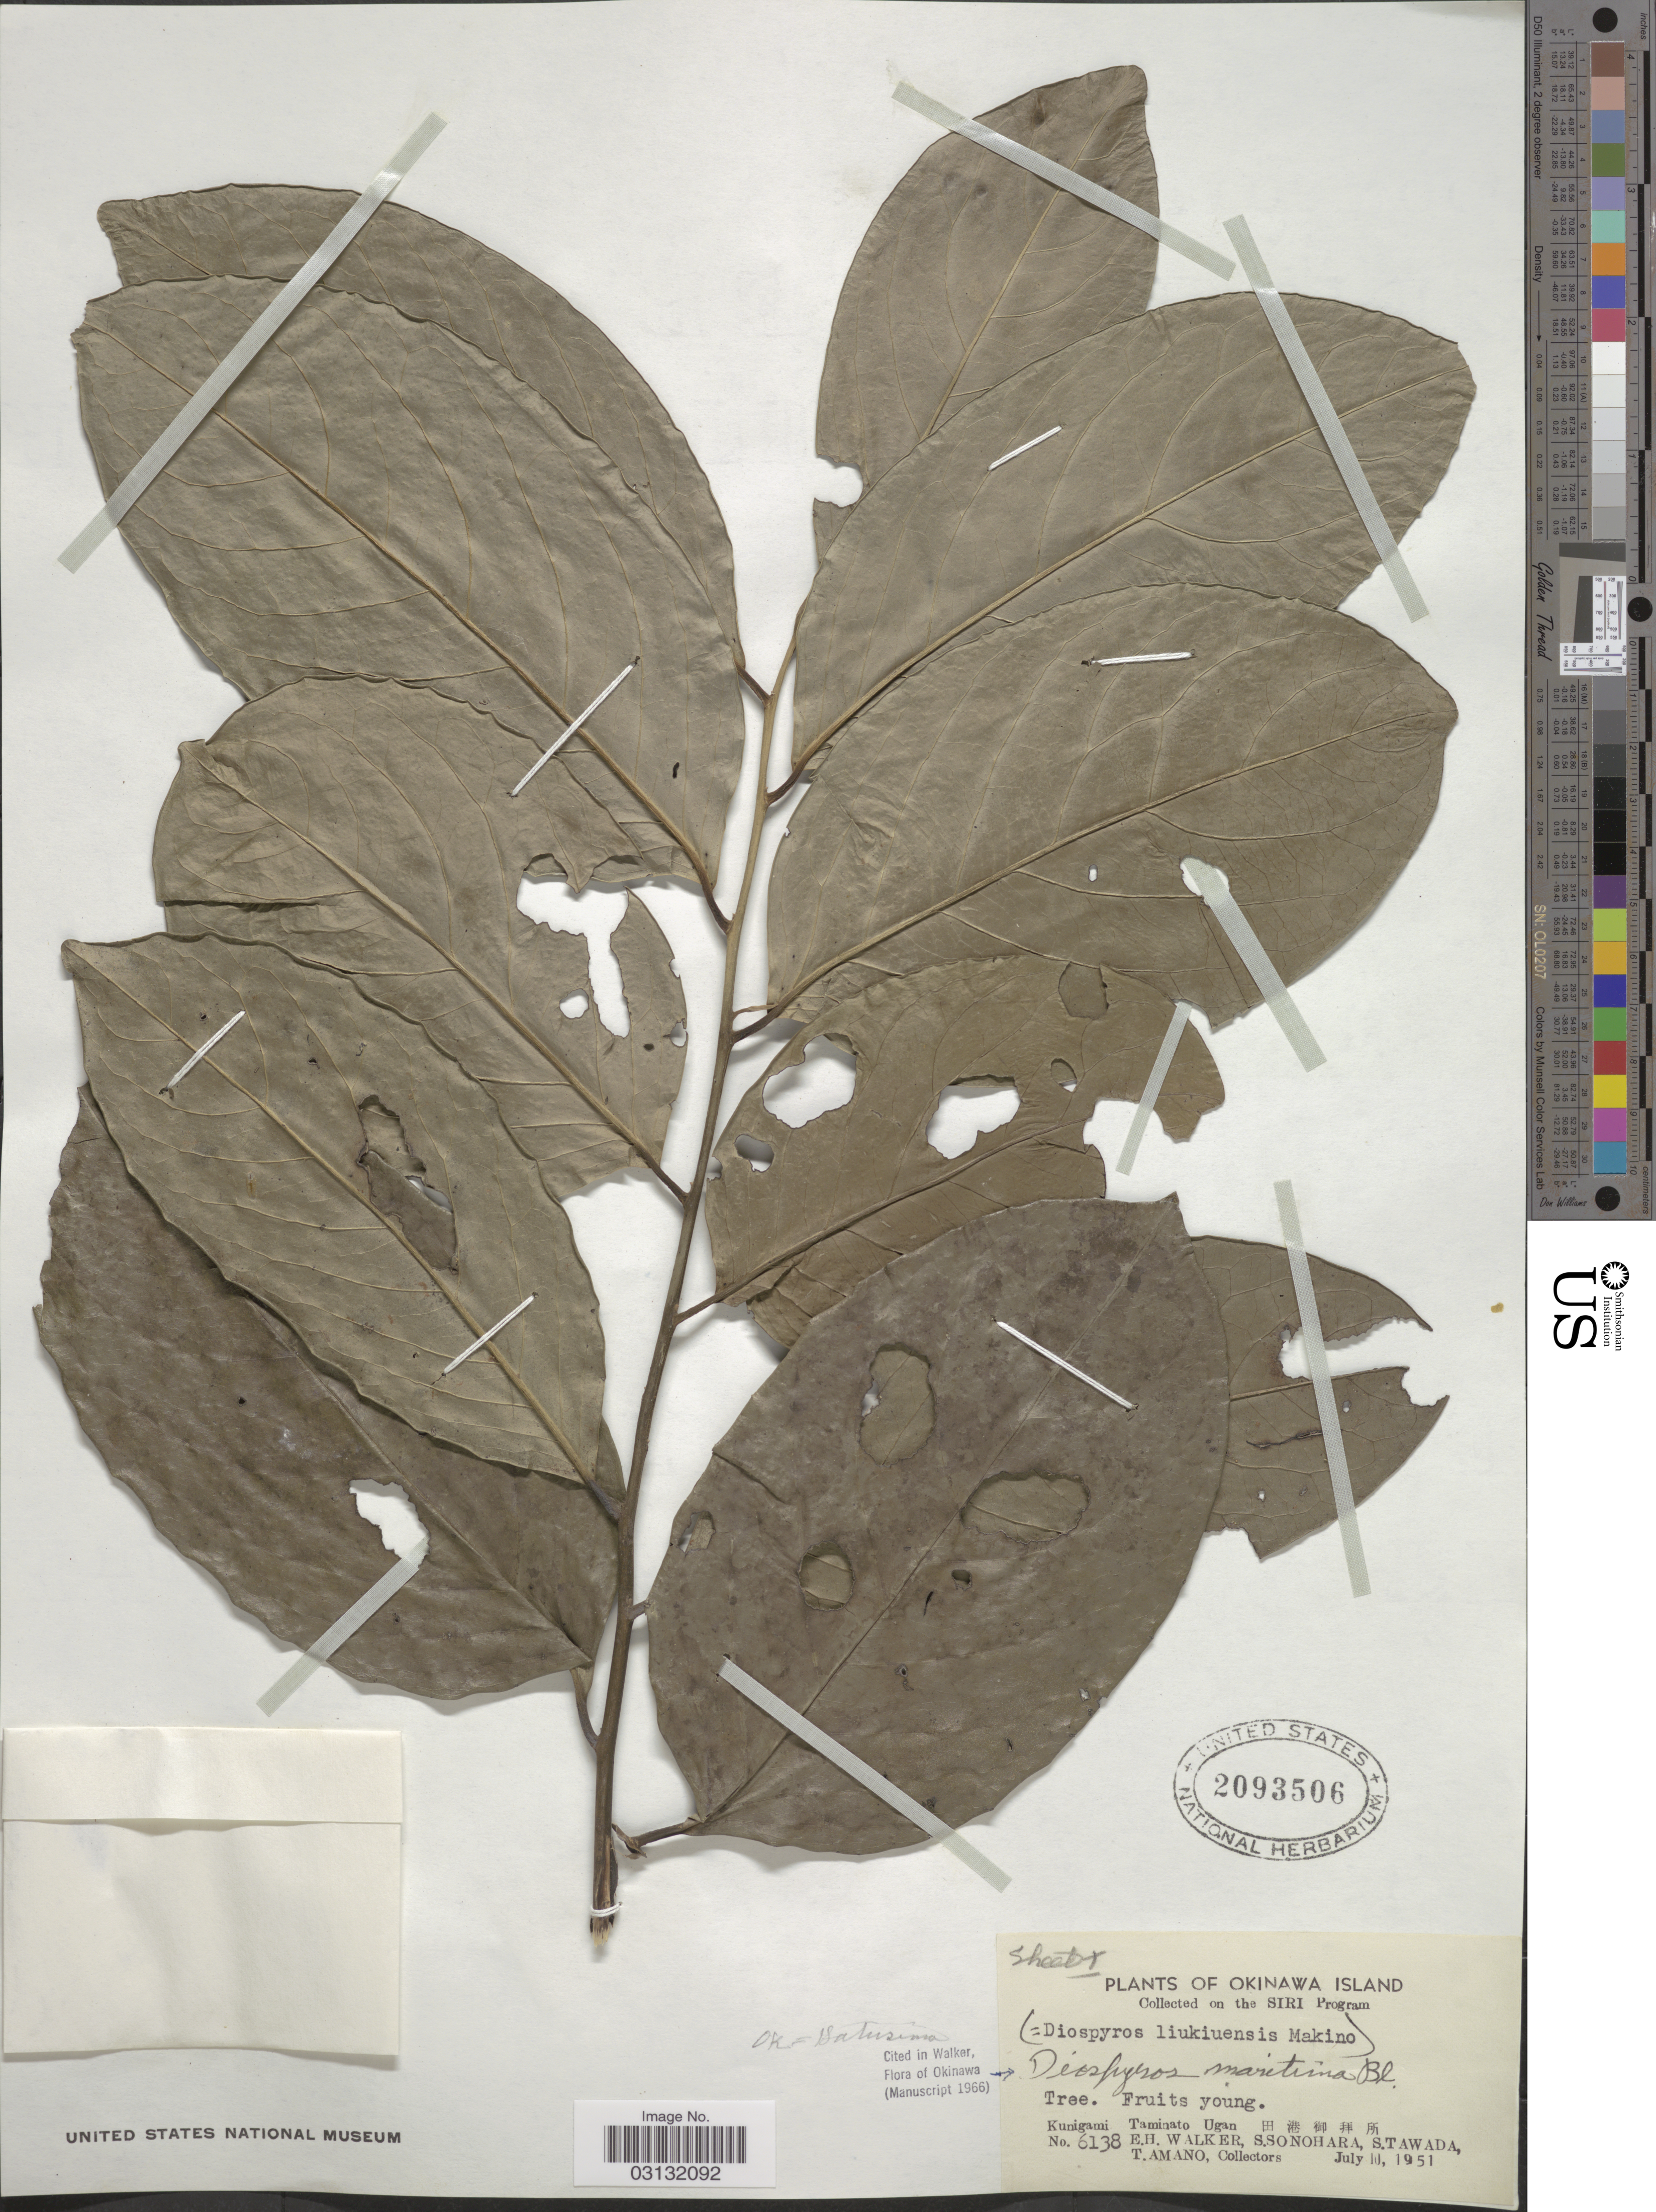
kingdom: Plantae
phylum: Tracheophyta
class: Magnoliopsida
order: Ericales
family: Ebenaceae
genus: Diospyros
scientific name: Diospyros maritima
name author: Blume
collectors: E. H. Walker, S. Sonohara, S. Tawada & T. Amano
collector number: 6138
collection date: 1951-07-10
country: Japan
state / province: Okinawa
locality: Kunigami, Taminato Ugan, Okinawa Island.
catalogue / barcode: US 2093506